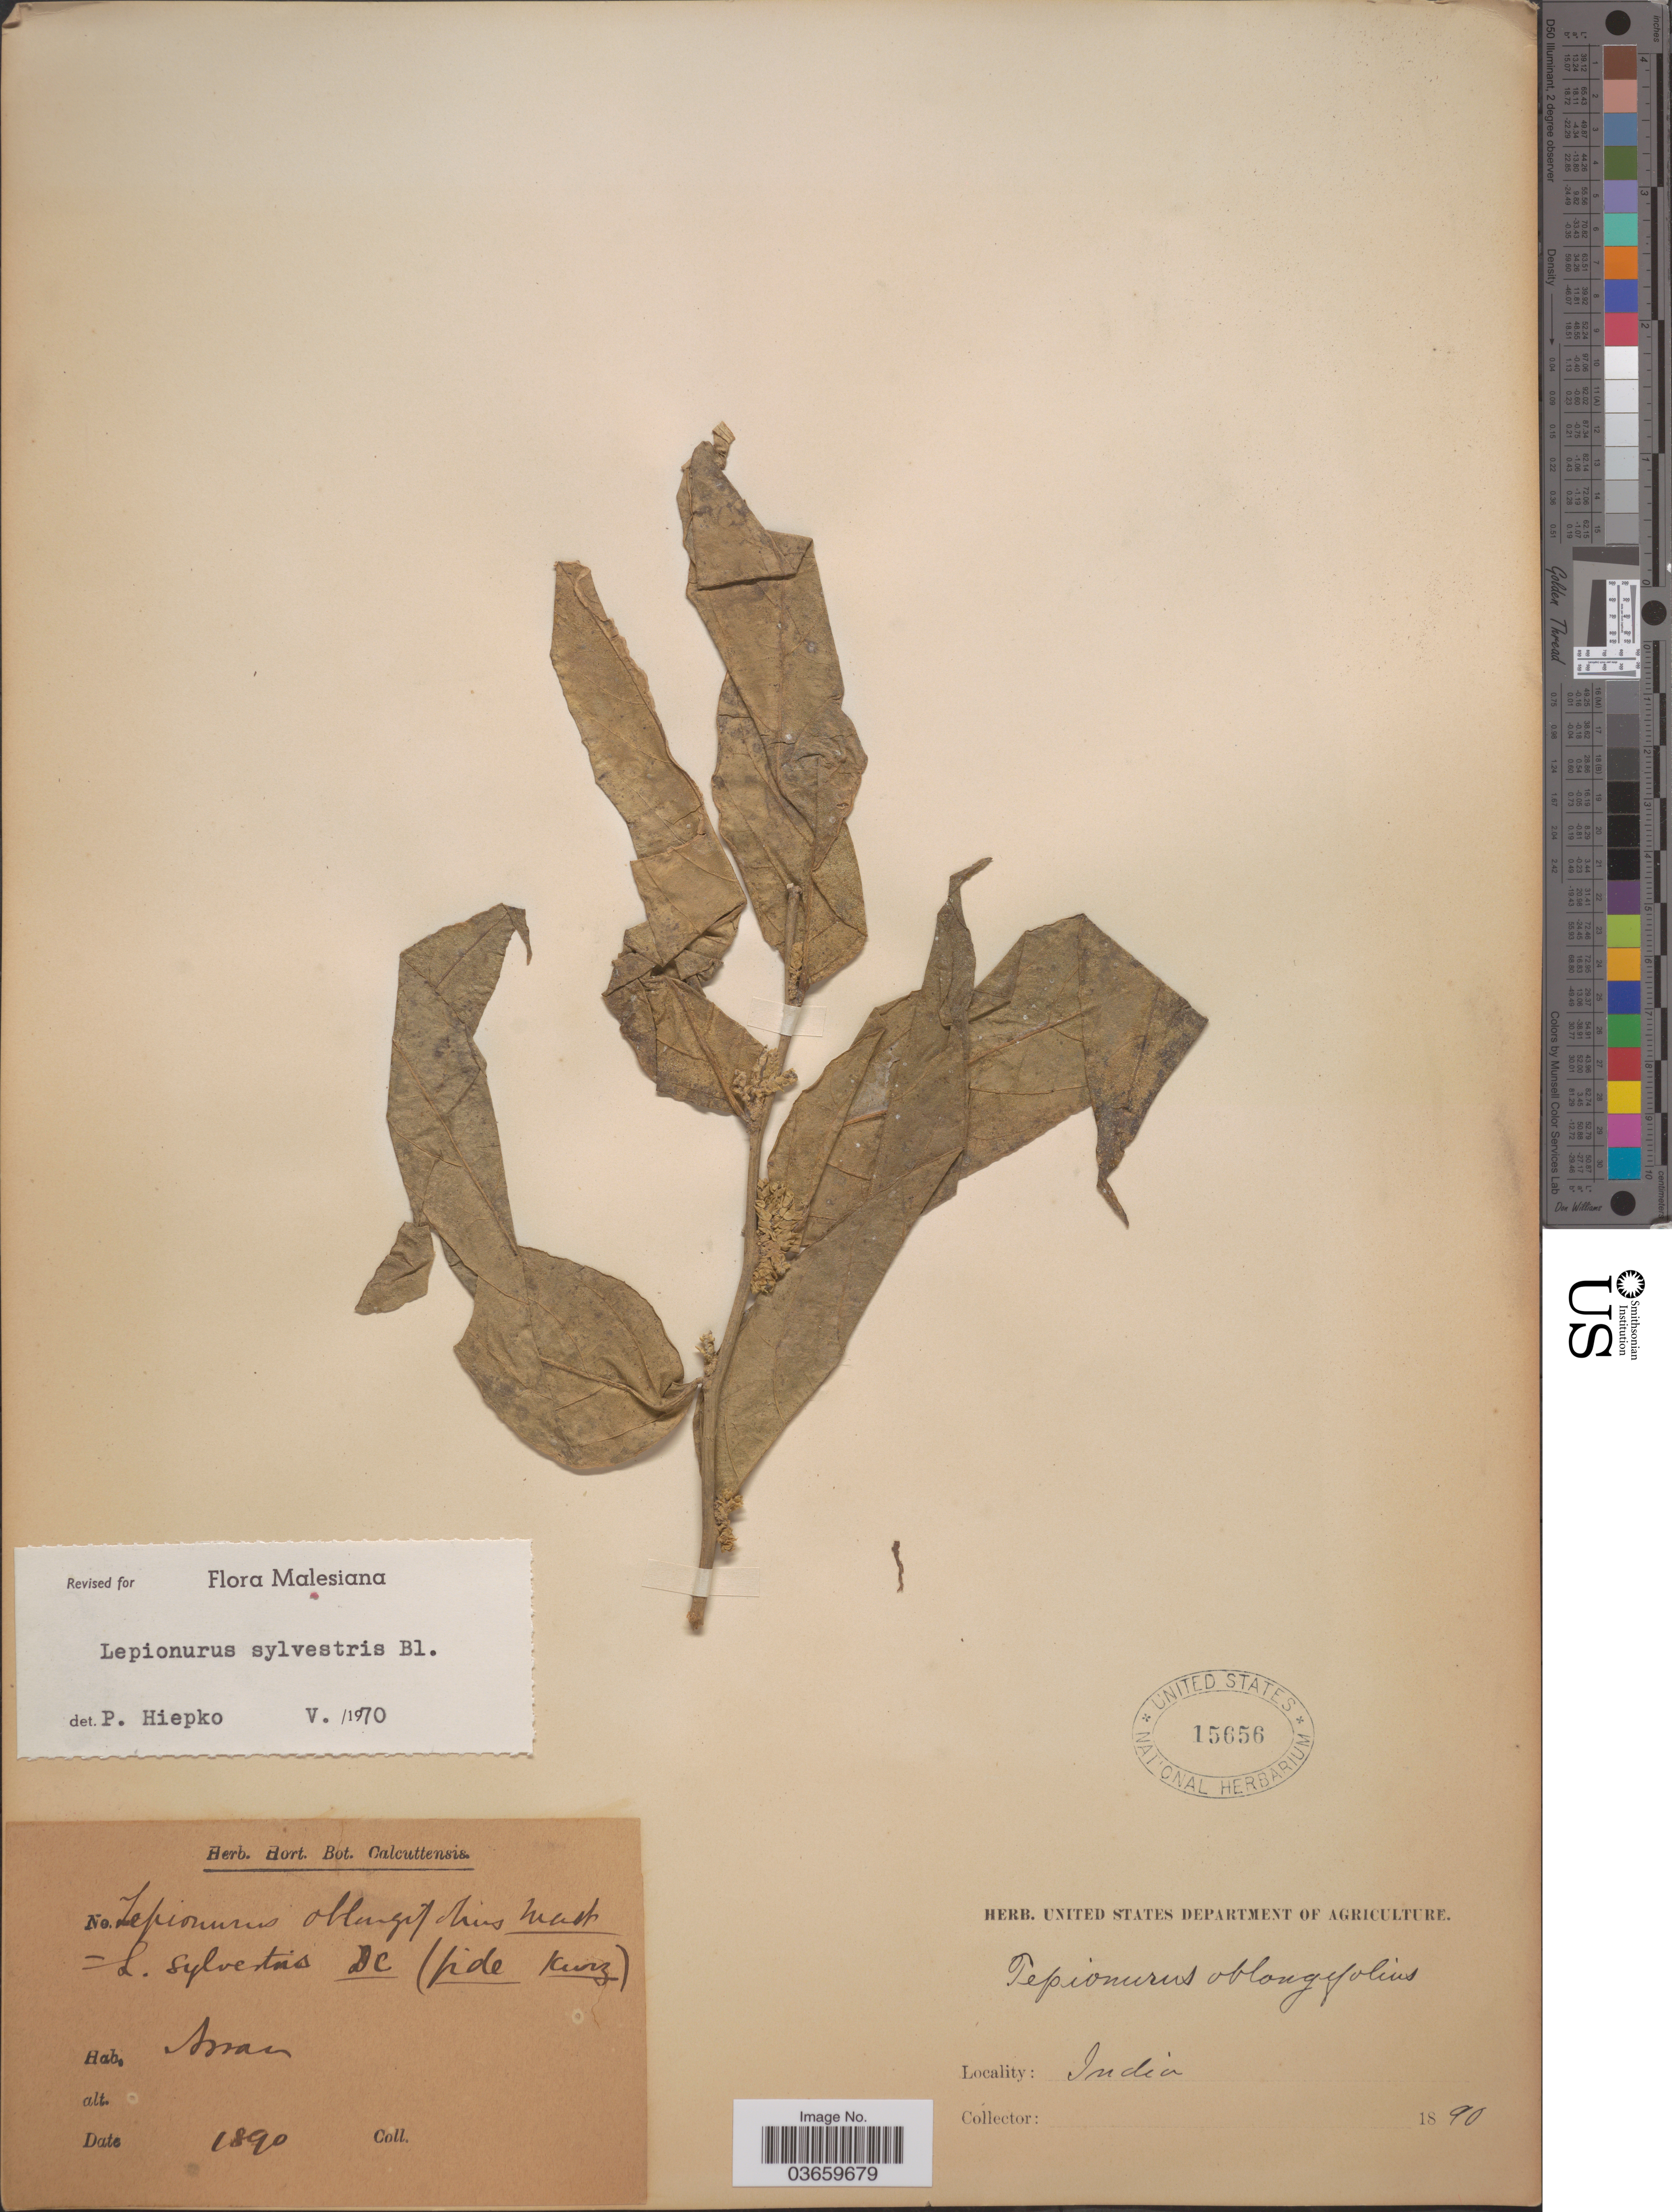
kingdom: Plantae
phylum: Tracheophyta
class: Magnoliopsida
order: Santalales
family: Opiliaceae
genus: Lepionurus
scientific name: Lepionurus sylvestris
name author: Blume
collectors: ex herb. horti Calcuttensis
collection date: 1890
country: India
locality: Arran.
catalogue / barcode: US 15656